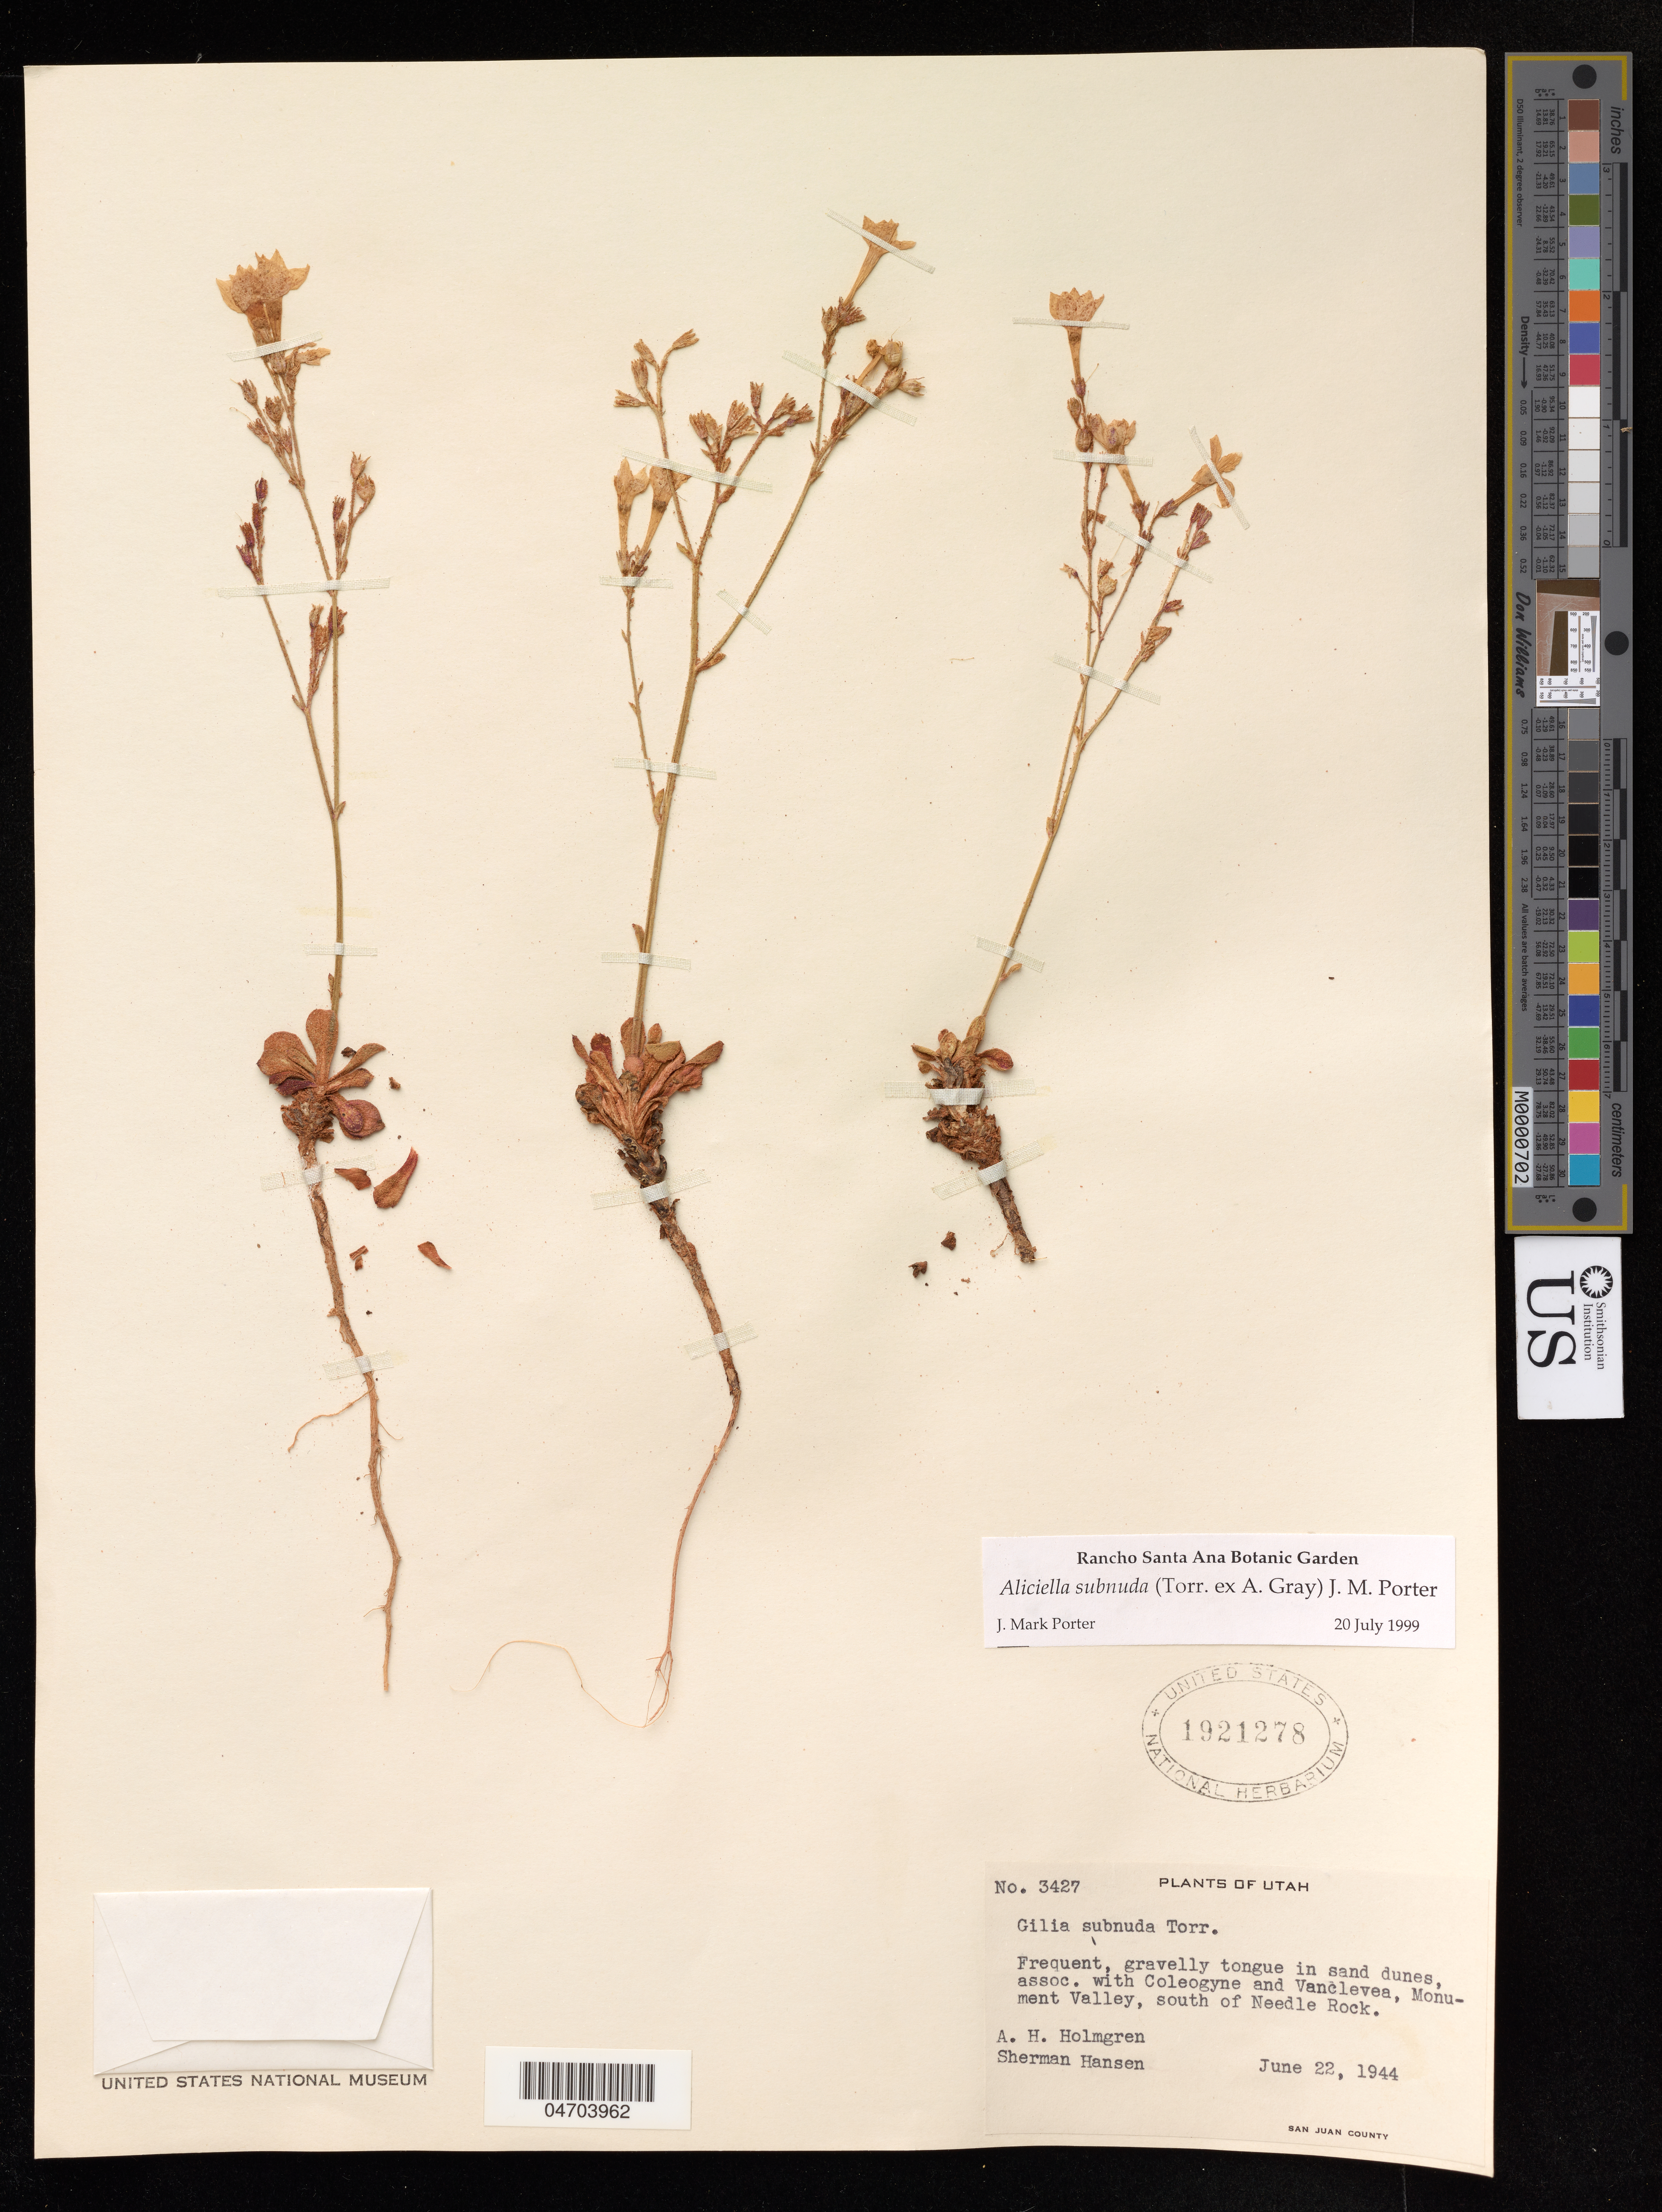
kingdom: Plantae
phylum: Tracheophyta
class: Magnoliopsida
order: Ericales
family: Polemoniaceae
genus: Aliciella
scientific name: Aliciella subnuda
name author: (Torr. ex A. Gray) J.M. Porter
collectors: A. H. Holmgren & S. Hansen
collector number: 3427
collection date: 1944-06-22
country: United States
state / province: Utah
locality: Monument Valley, south of Needle Rock.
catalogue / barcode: US 1921278